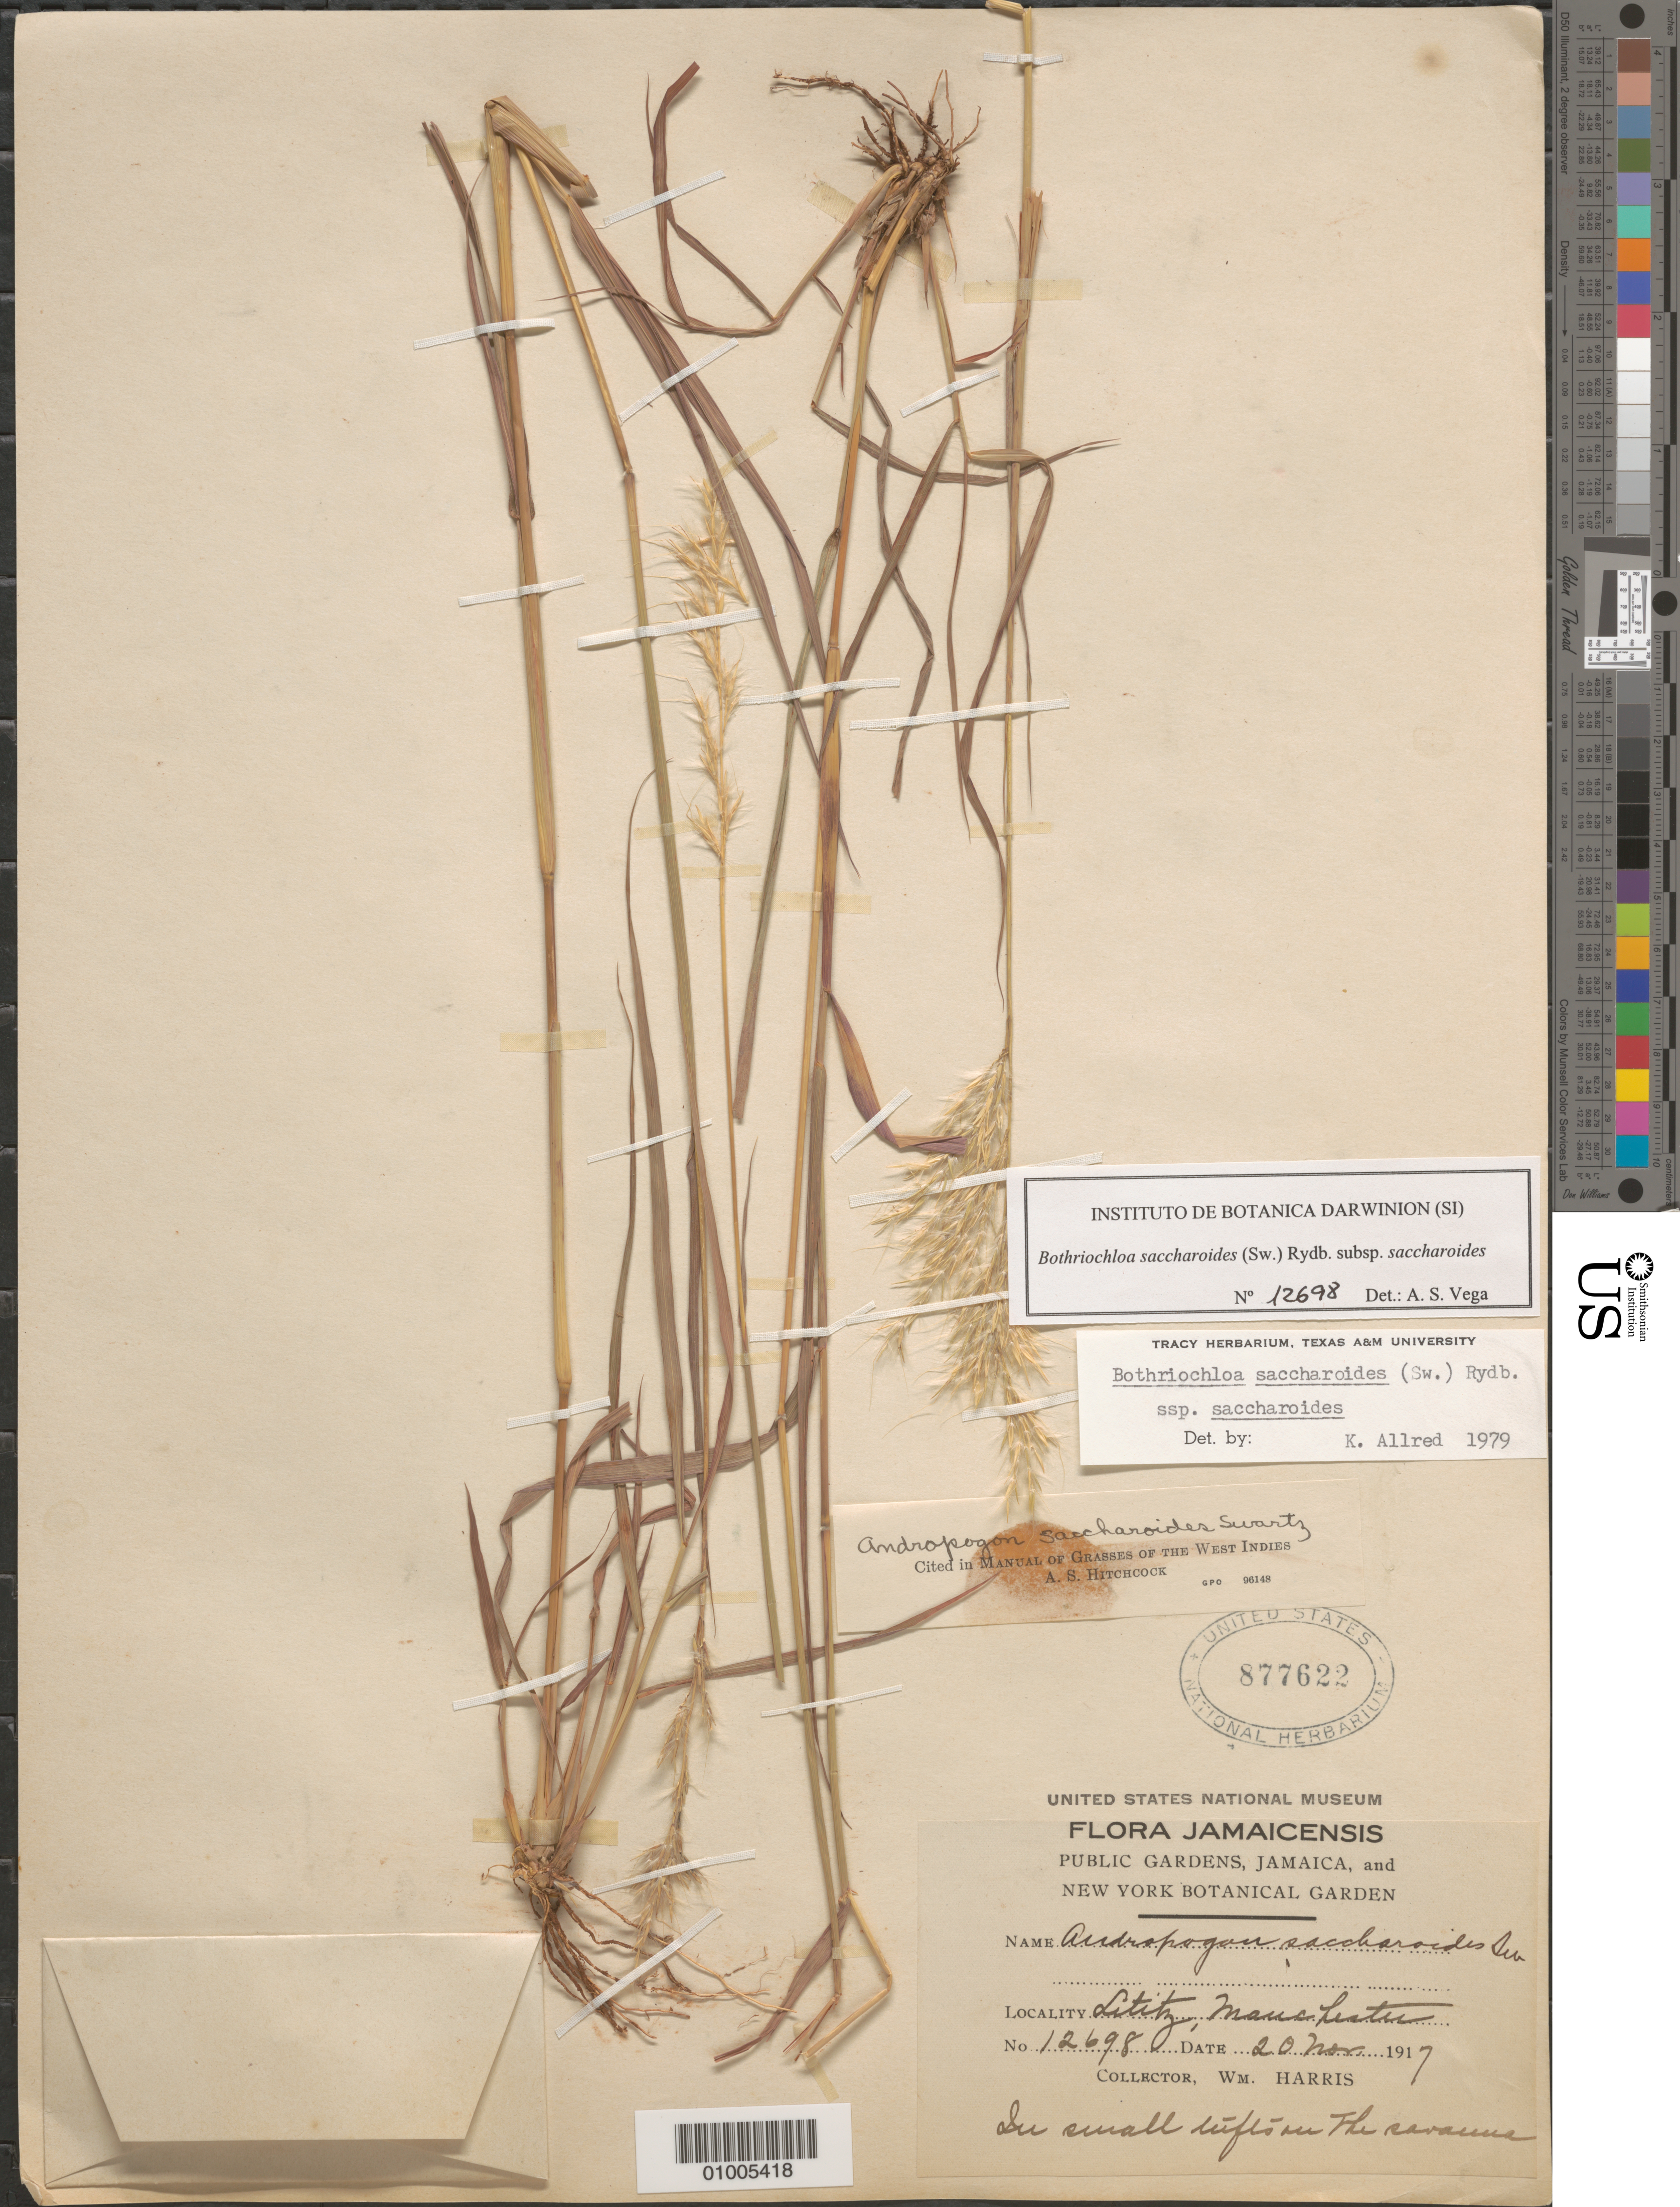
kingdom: Plantae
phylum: Tracheophyta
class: Liliopsida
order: Poales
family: Poaceae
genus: Bothriochloa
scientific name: Bothriochloa saccharoides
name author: (Sw.) Rydb.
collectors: W. H. Harris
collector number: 12698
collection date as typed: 20 Nov 1917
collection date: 1917-11-20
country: Jamaica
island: Jamaica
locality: Lititz, Manchester. In small tufts in the savanna.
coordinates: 0 N, 0 E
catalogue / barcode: US 877622